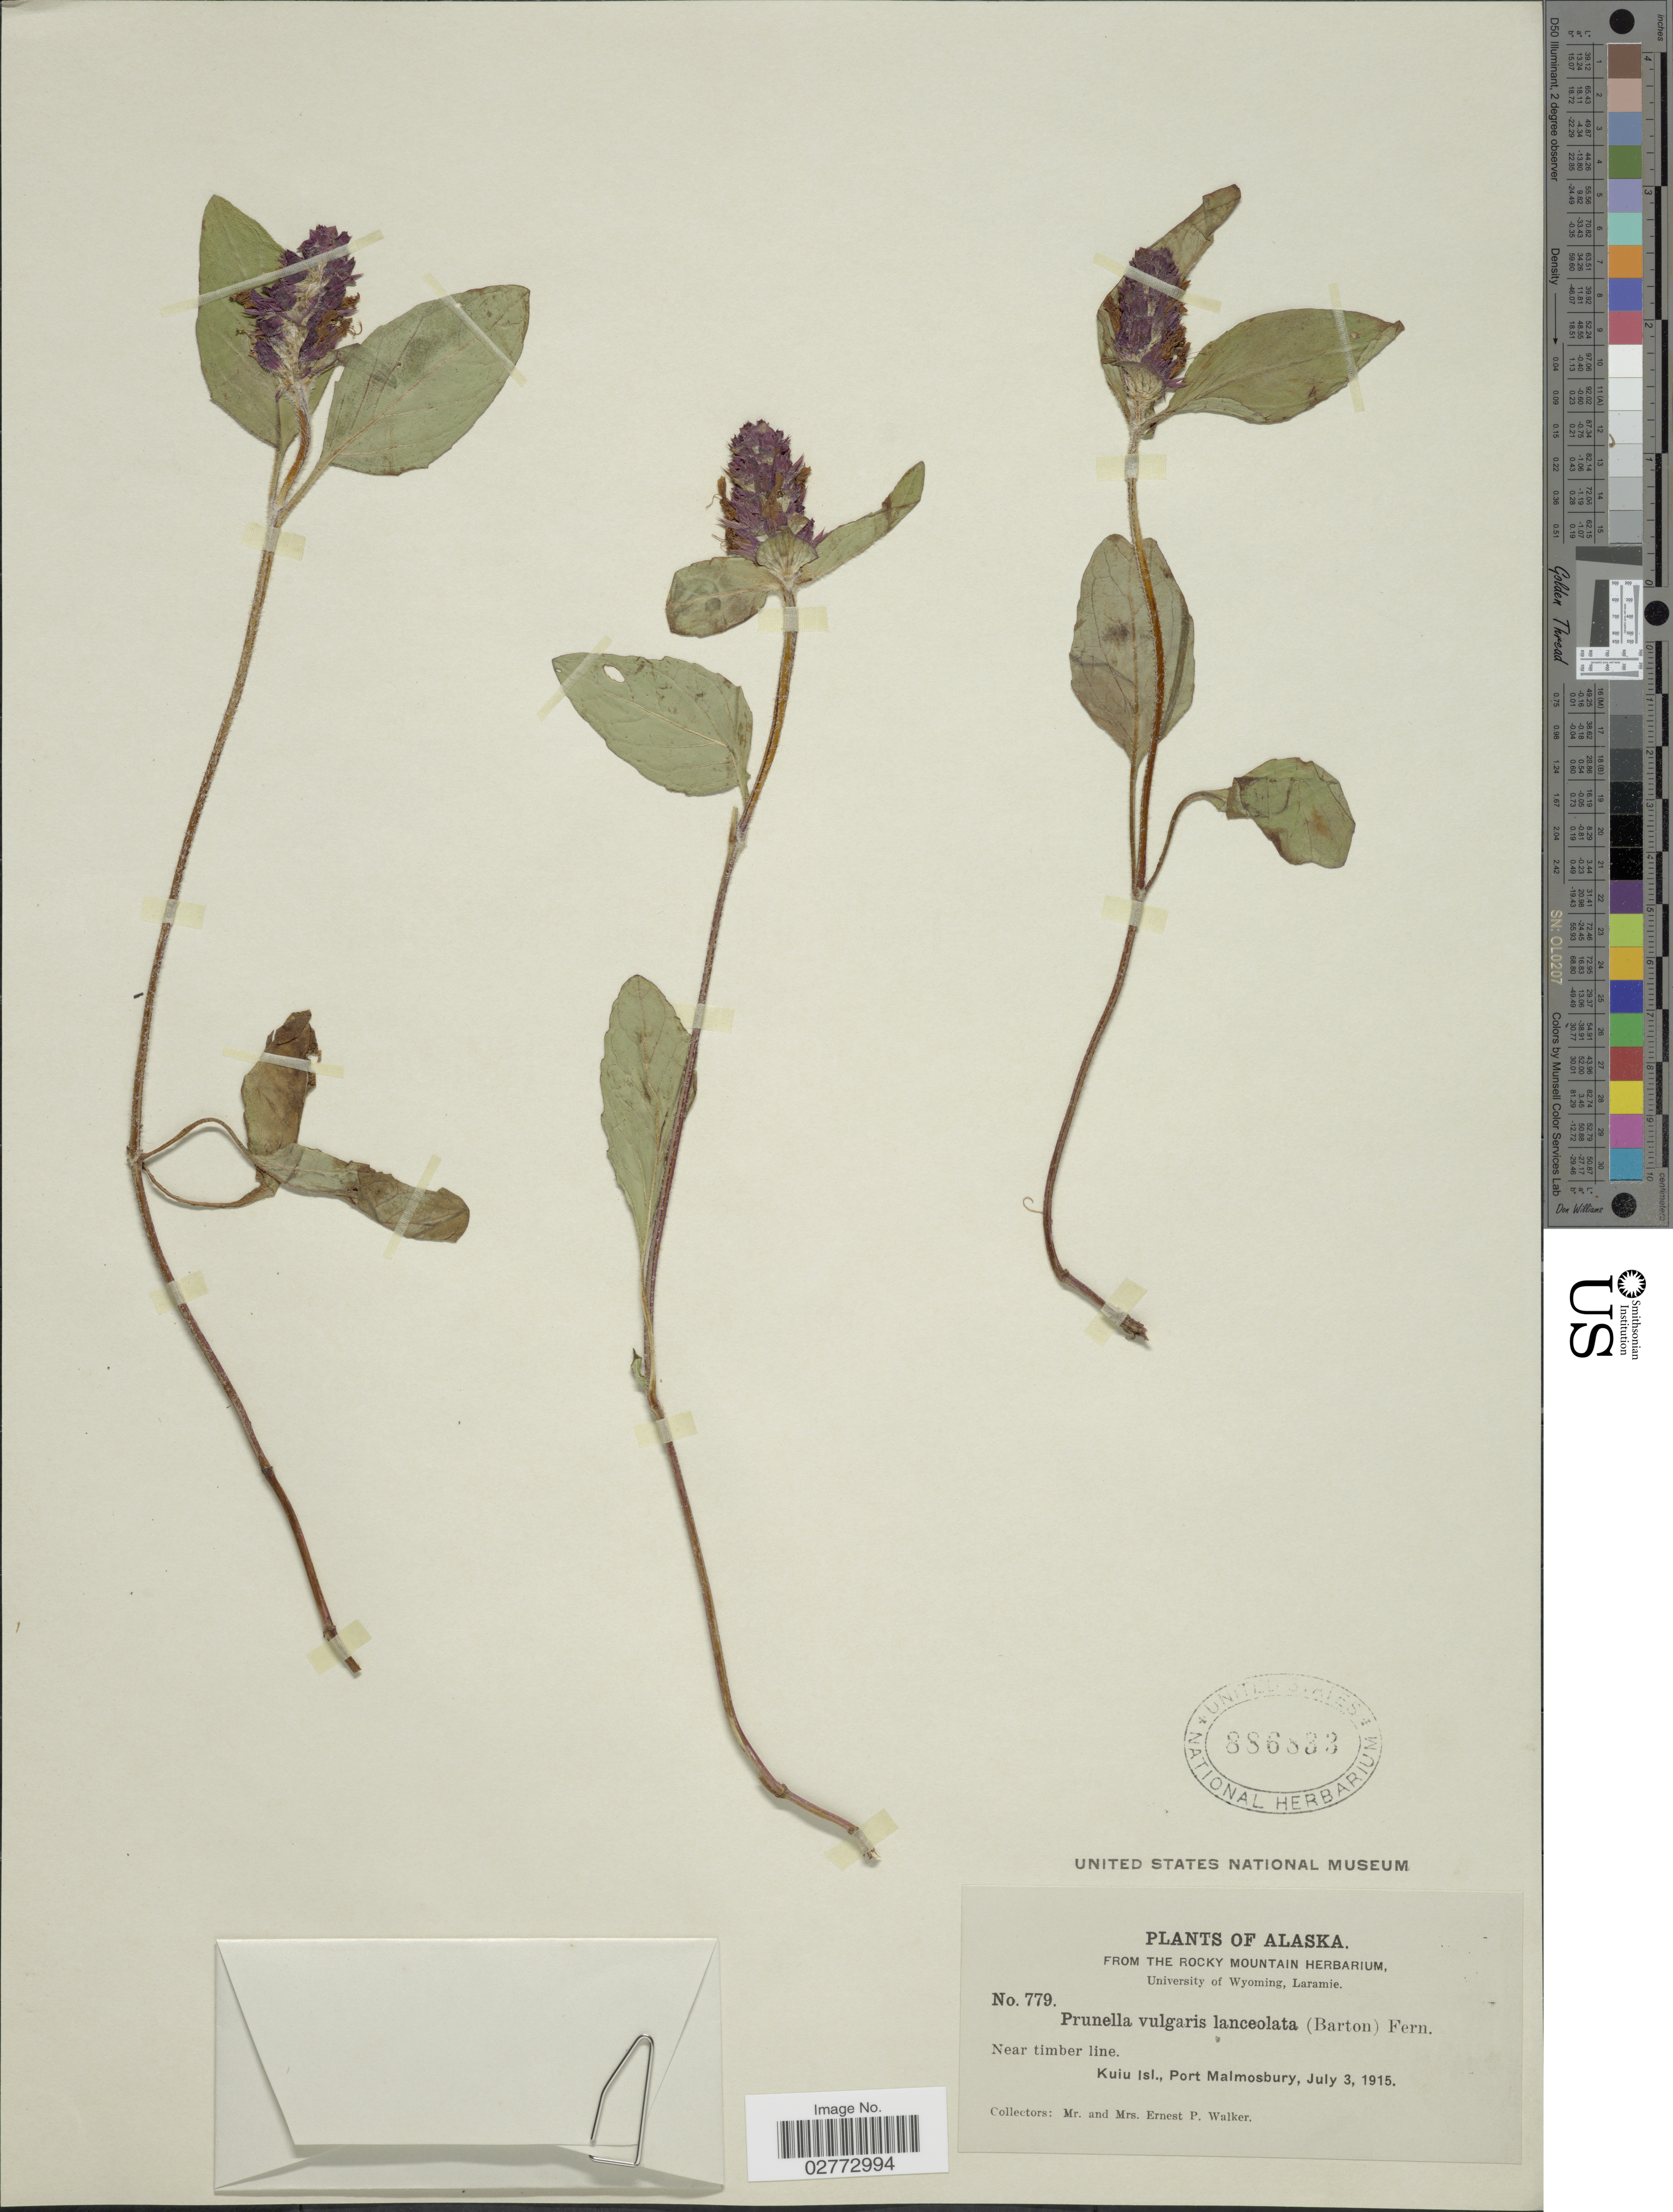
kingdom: Plantae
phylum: Tracheophyta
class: Magnoliopsida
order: Lamiales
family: Lamiaceae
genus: Prunella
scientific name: Prunella vulgaris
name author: L.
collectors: E. P. Walker & E. Walker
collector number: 779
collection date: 1915-07-03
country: United States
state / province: Alaska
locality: Near timber line. Kuiu Isl., Port Malmosbury.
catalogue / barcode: US 886833